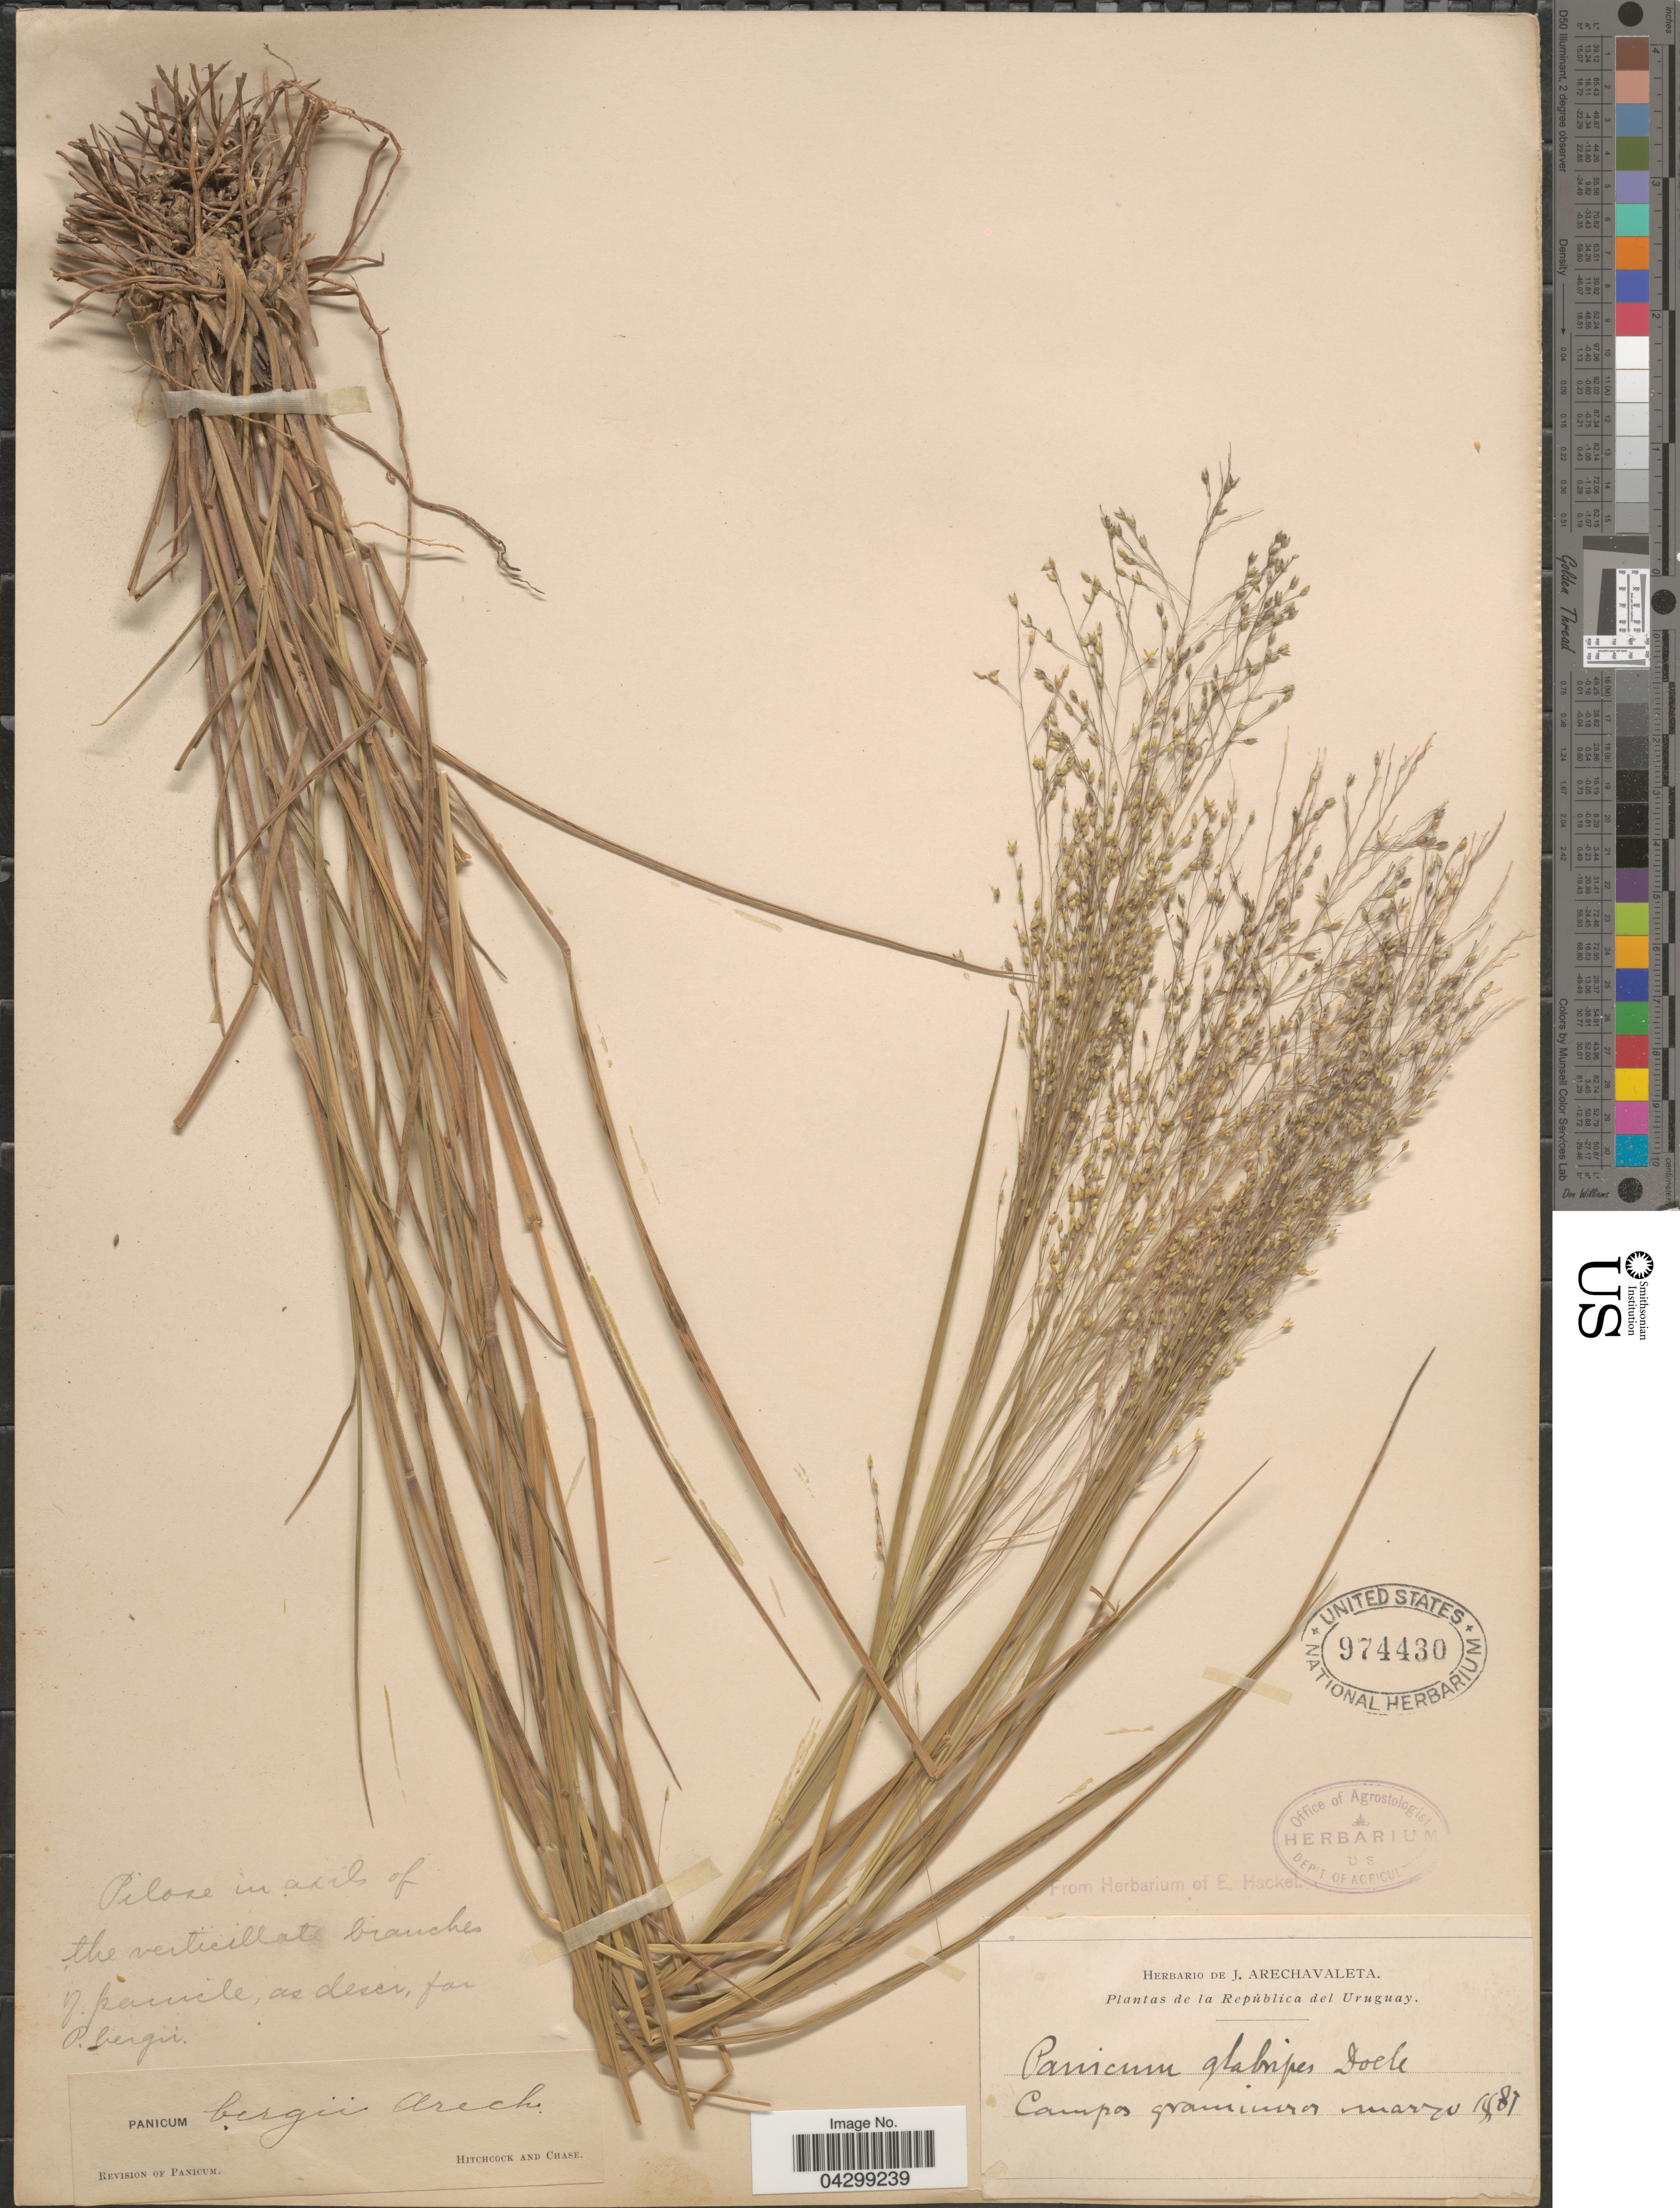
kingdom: Plantae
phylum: Tracheophyta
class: Liliopsida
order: Poales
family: Poaceae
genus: Panicum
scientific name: Panicum bergii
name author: Arechav.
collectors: ex herb. de J. Arechavaleta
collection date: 1987-03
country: Uruguay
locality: Republica del Uruguay. Campos graminosis.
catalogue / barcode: US 974430